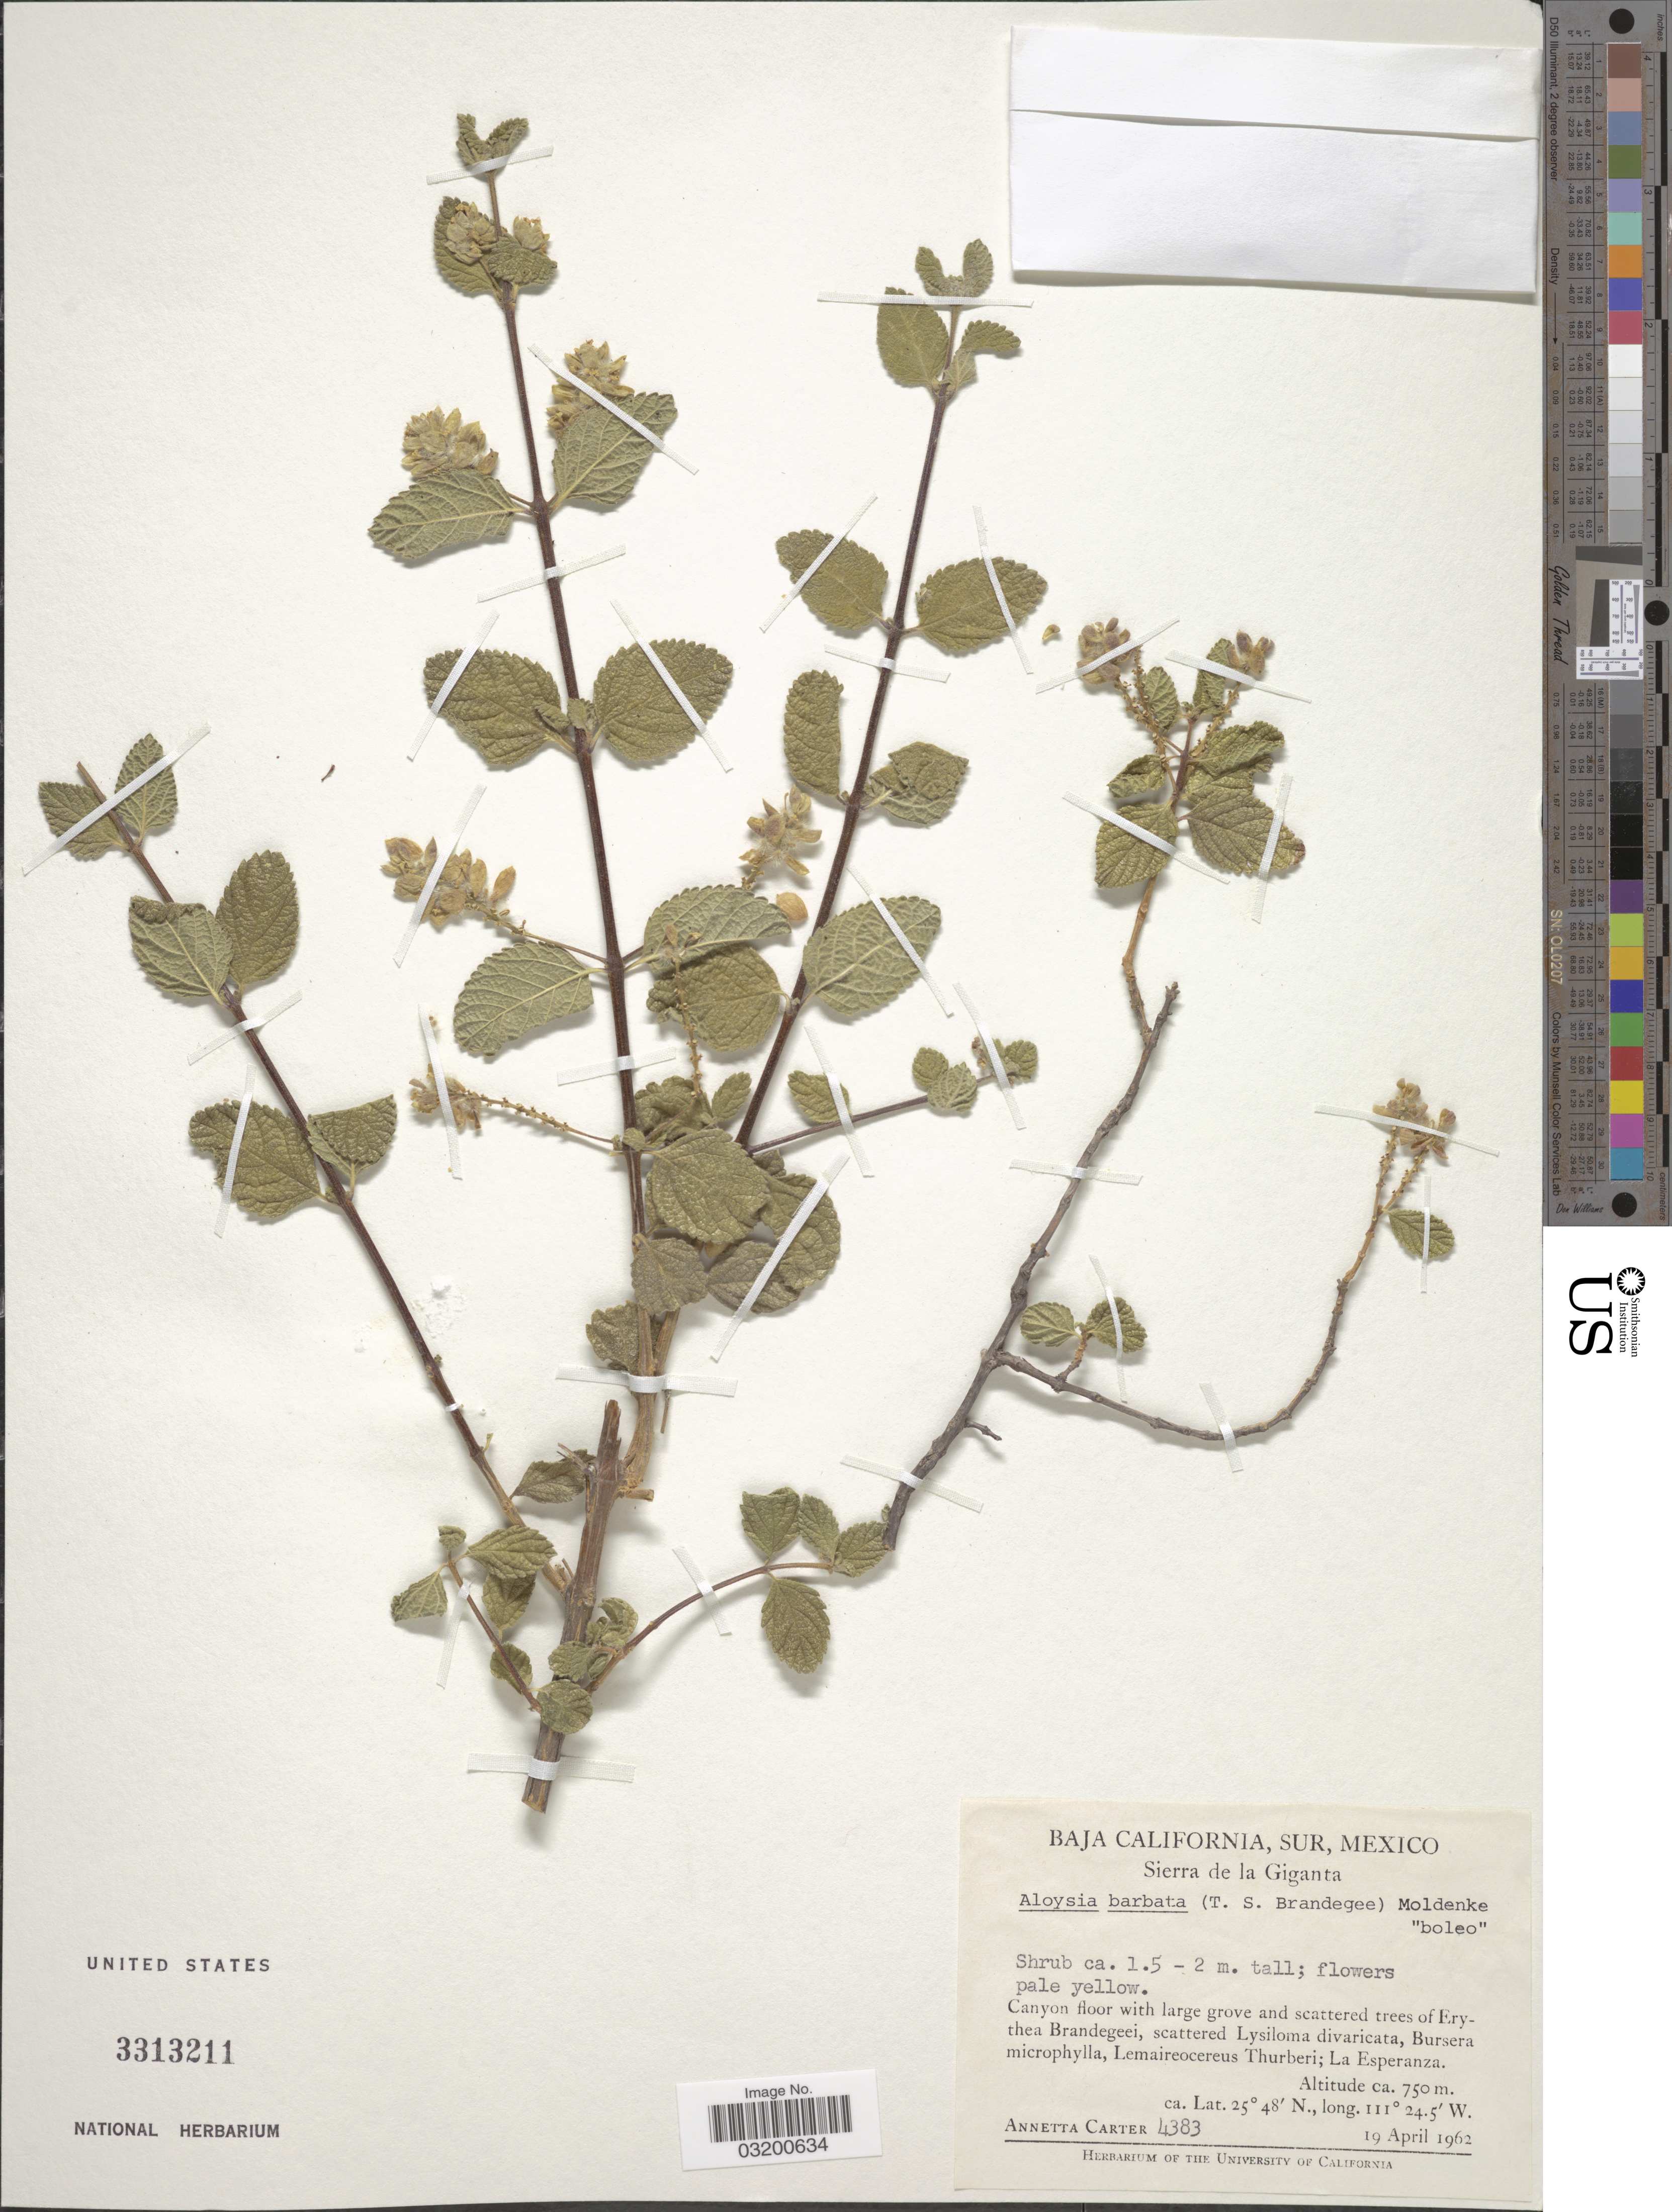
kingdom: Plantae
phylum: Tracheophyta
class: Magnoliopsida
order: Lamiales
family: Verbenaceae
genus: Aloysia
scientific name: Aloysia barbata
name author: (Brandegee) Moldenke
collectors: A. Carter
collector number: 4383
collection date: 1962-04-19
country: Mexico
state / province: Baja California Sur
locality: Sierra de la Giganta. La Esperanza.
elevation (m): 750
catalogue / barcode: US 3313211